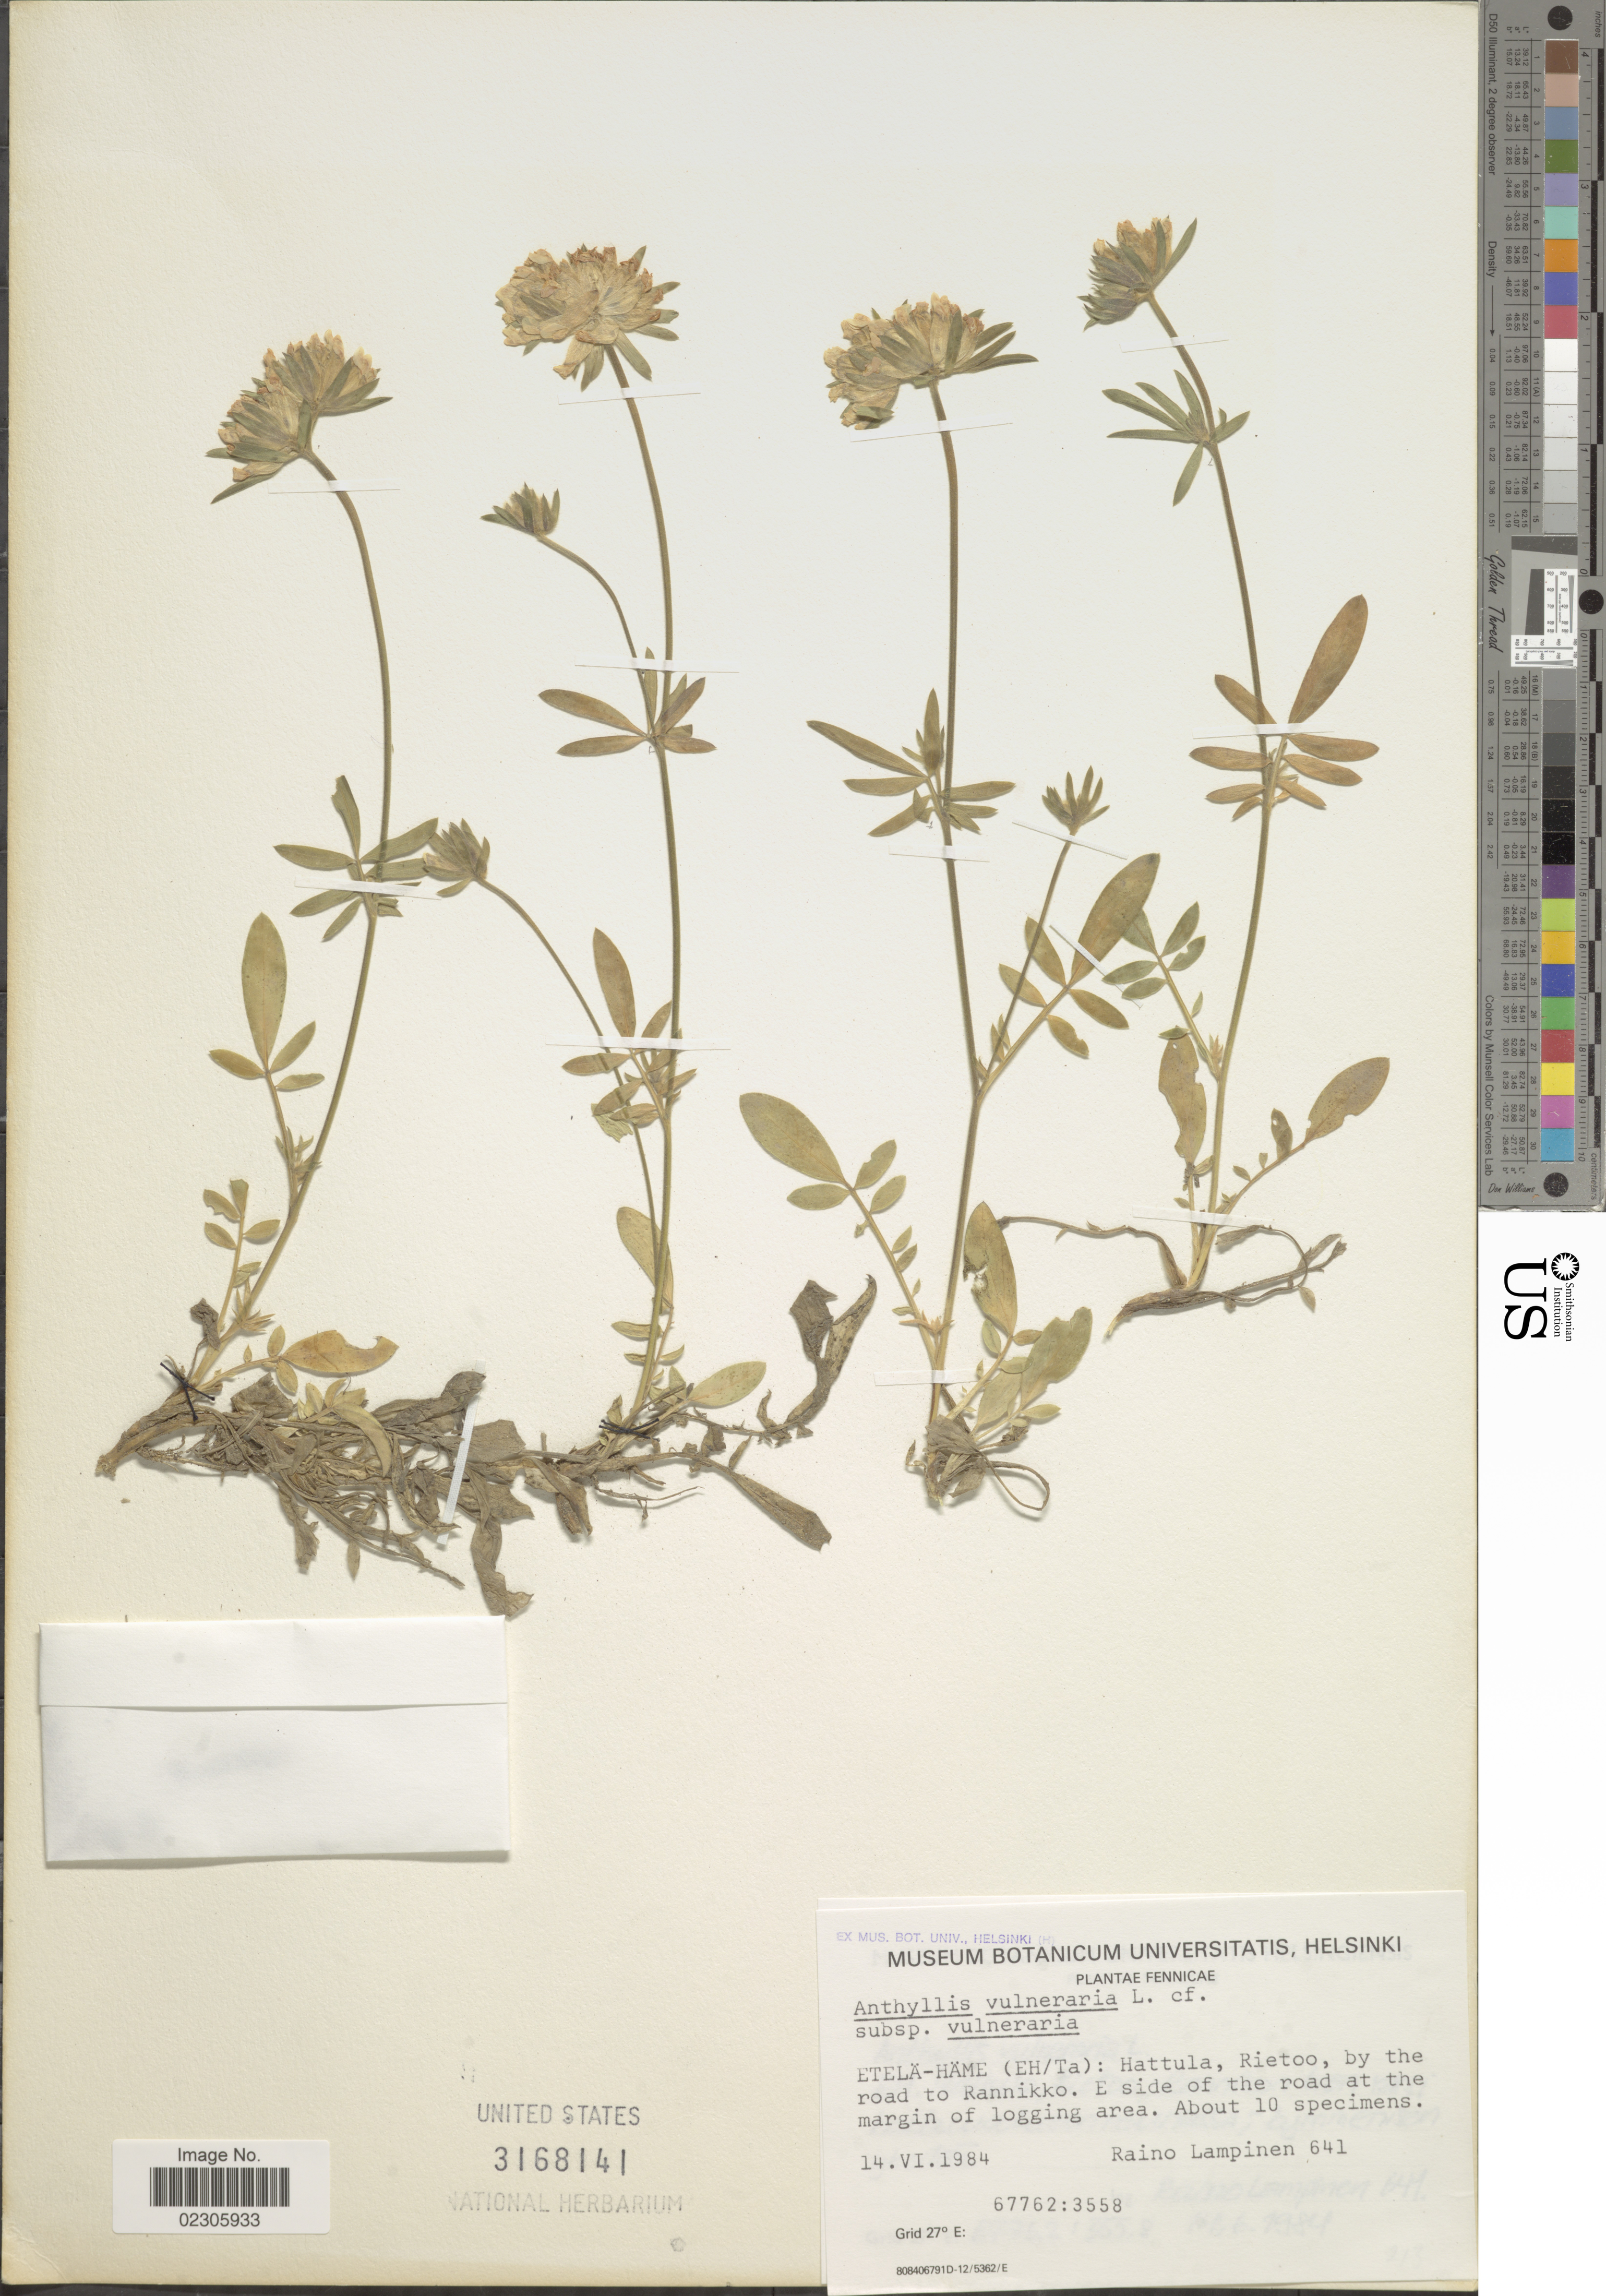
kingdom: Plantae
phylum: Tracheophyta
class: Magnoliopsida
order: Fabales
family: Fabaceae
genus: Anthyllis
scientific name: Anthyllis vulneraria subsp. vulneraria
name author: L.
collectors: R. Lampinen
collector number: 641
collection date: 1984-06-14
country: Finland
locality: Fennicae, Etela-Hame (Eh/Ta), Hattula, Rietoo, by the road to Rannikko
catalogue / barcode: US 3168141